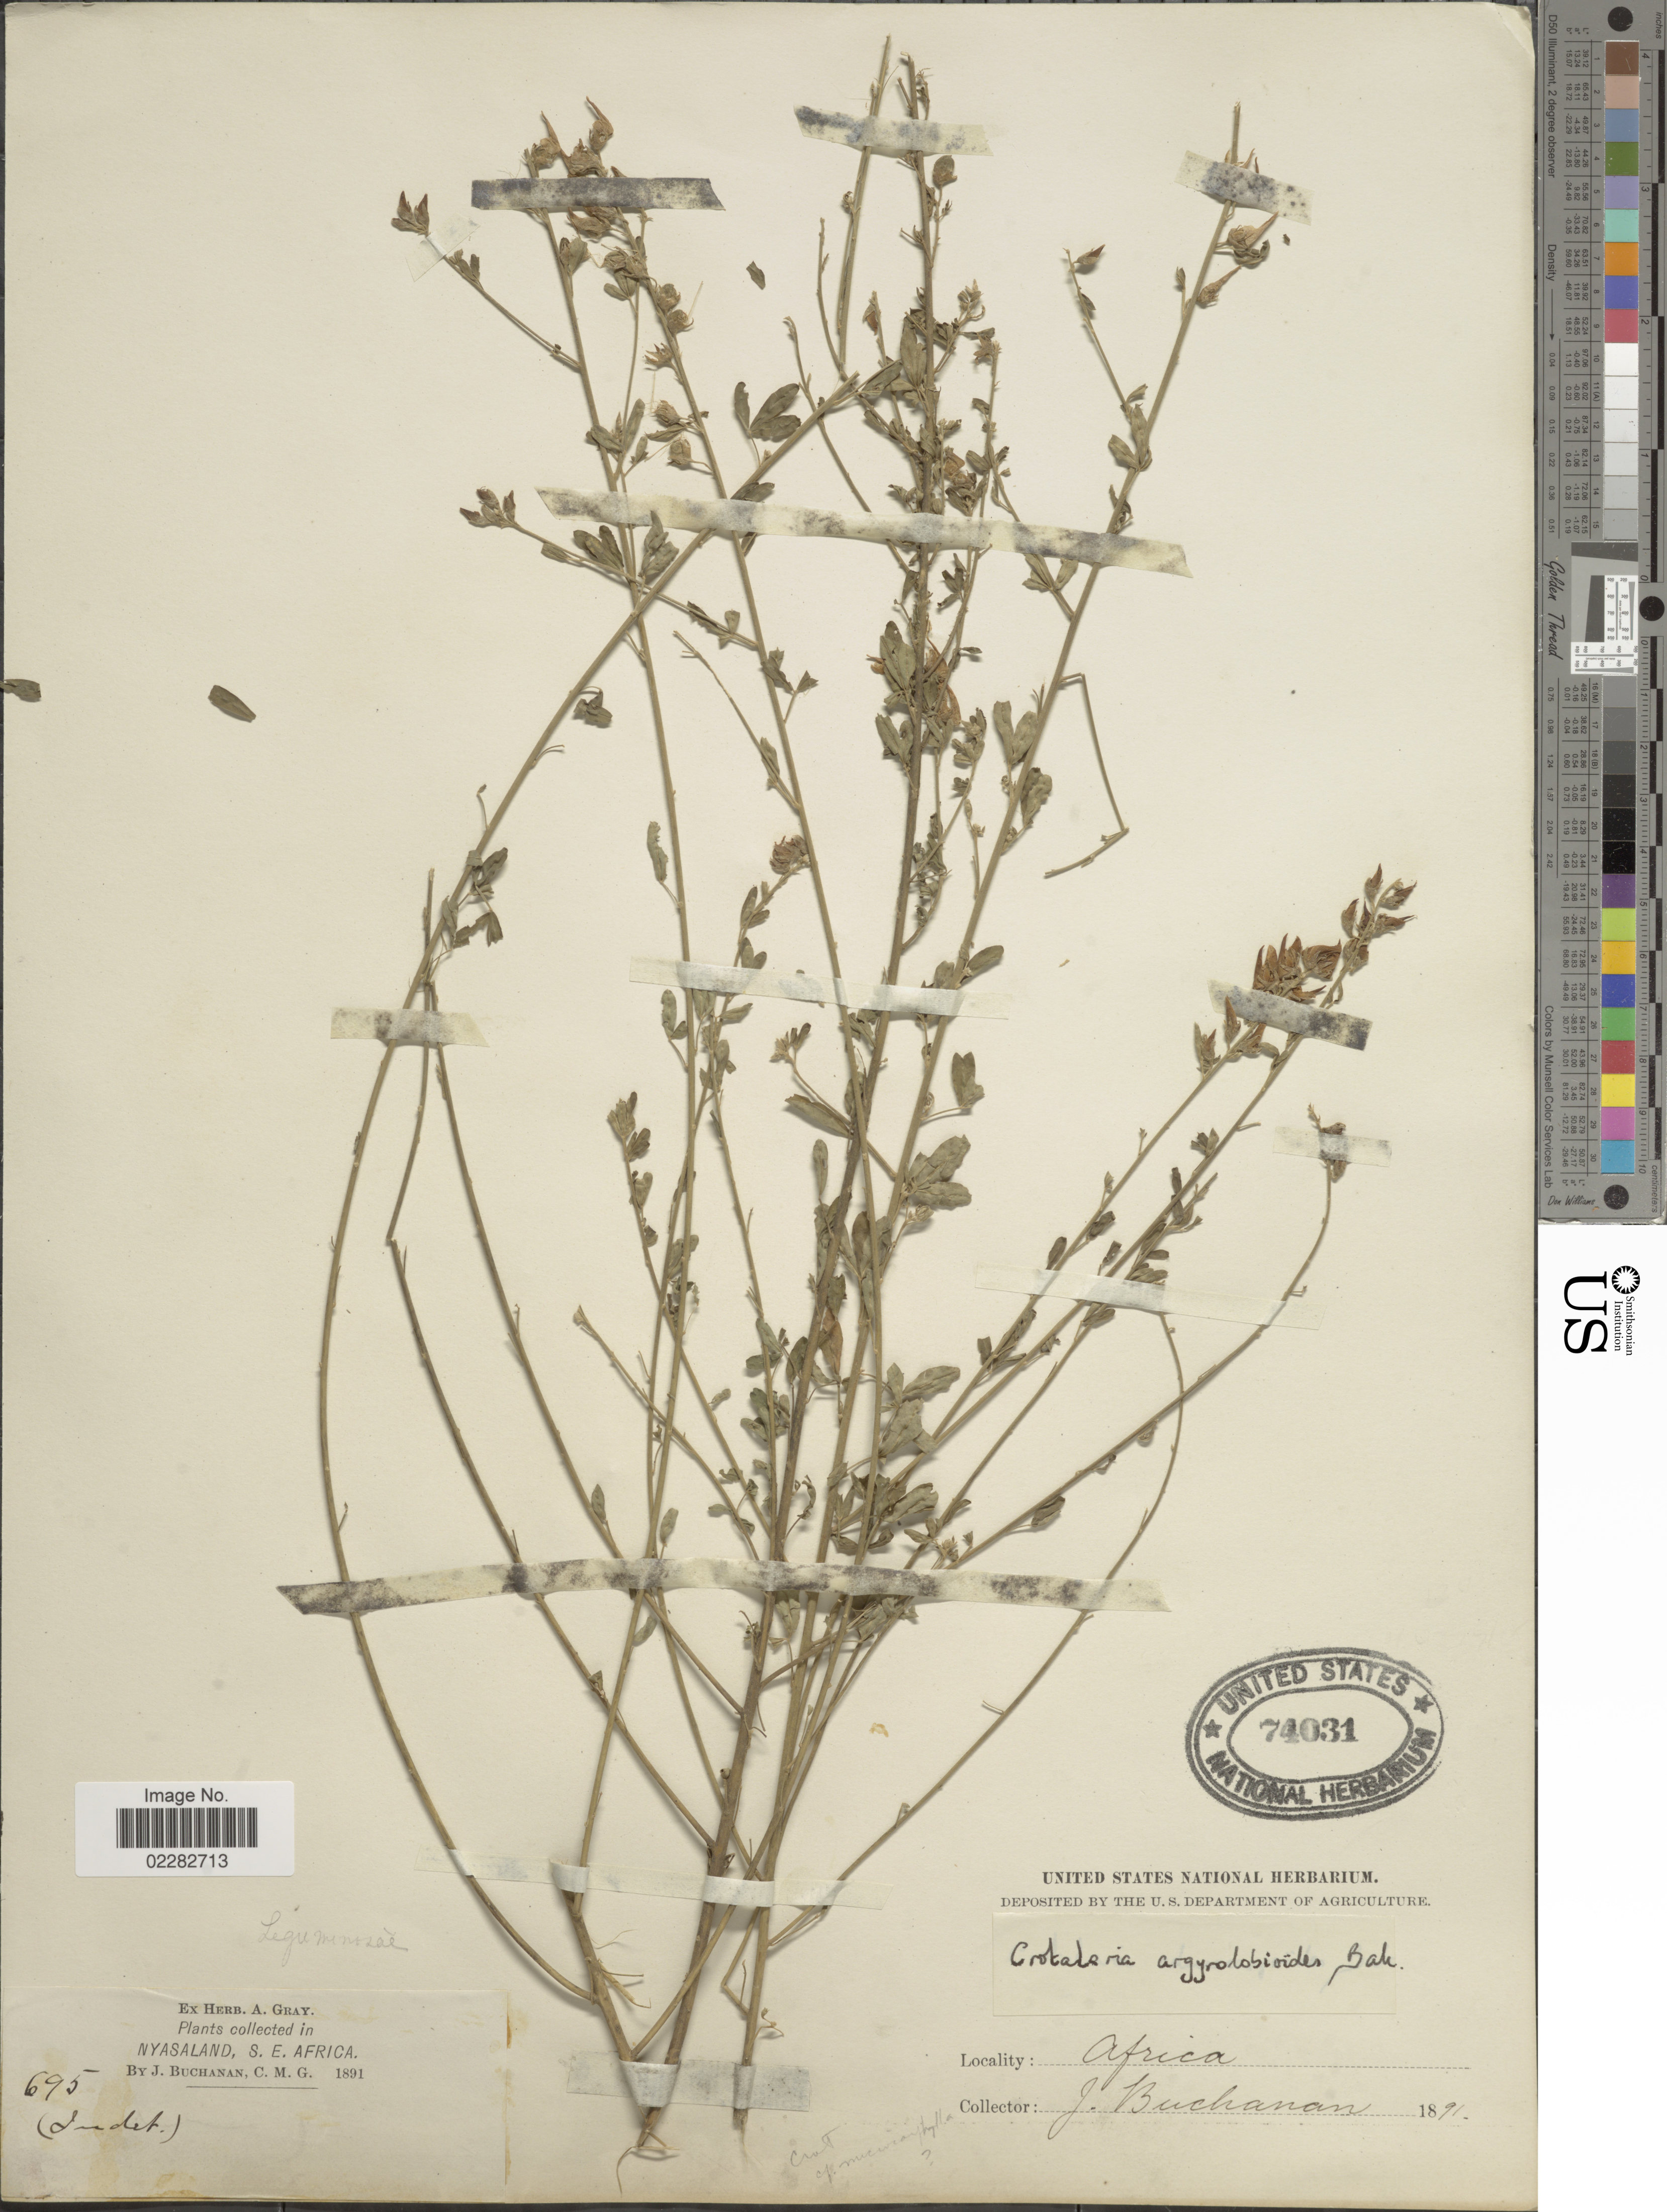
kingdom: Plantae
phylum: Tracheophyta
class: Magnoliopsida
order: Fabales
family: Fabaceae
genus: Crotalaria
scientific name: Crotalaria argyrolobioides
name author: Baker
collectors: J. Buchanan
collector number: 695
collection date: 1891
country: Malawi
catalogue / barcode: US 74031